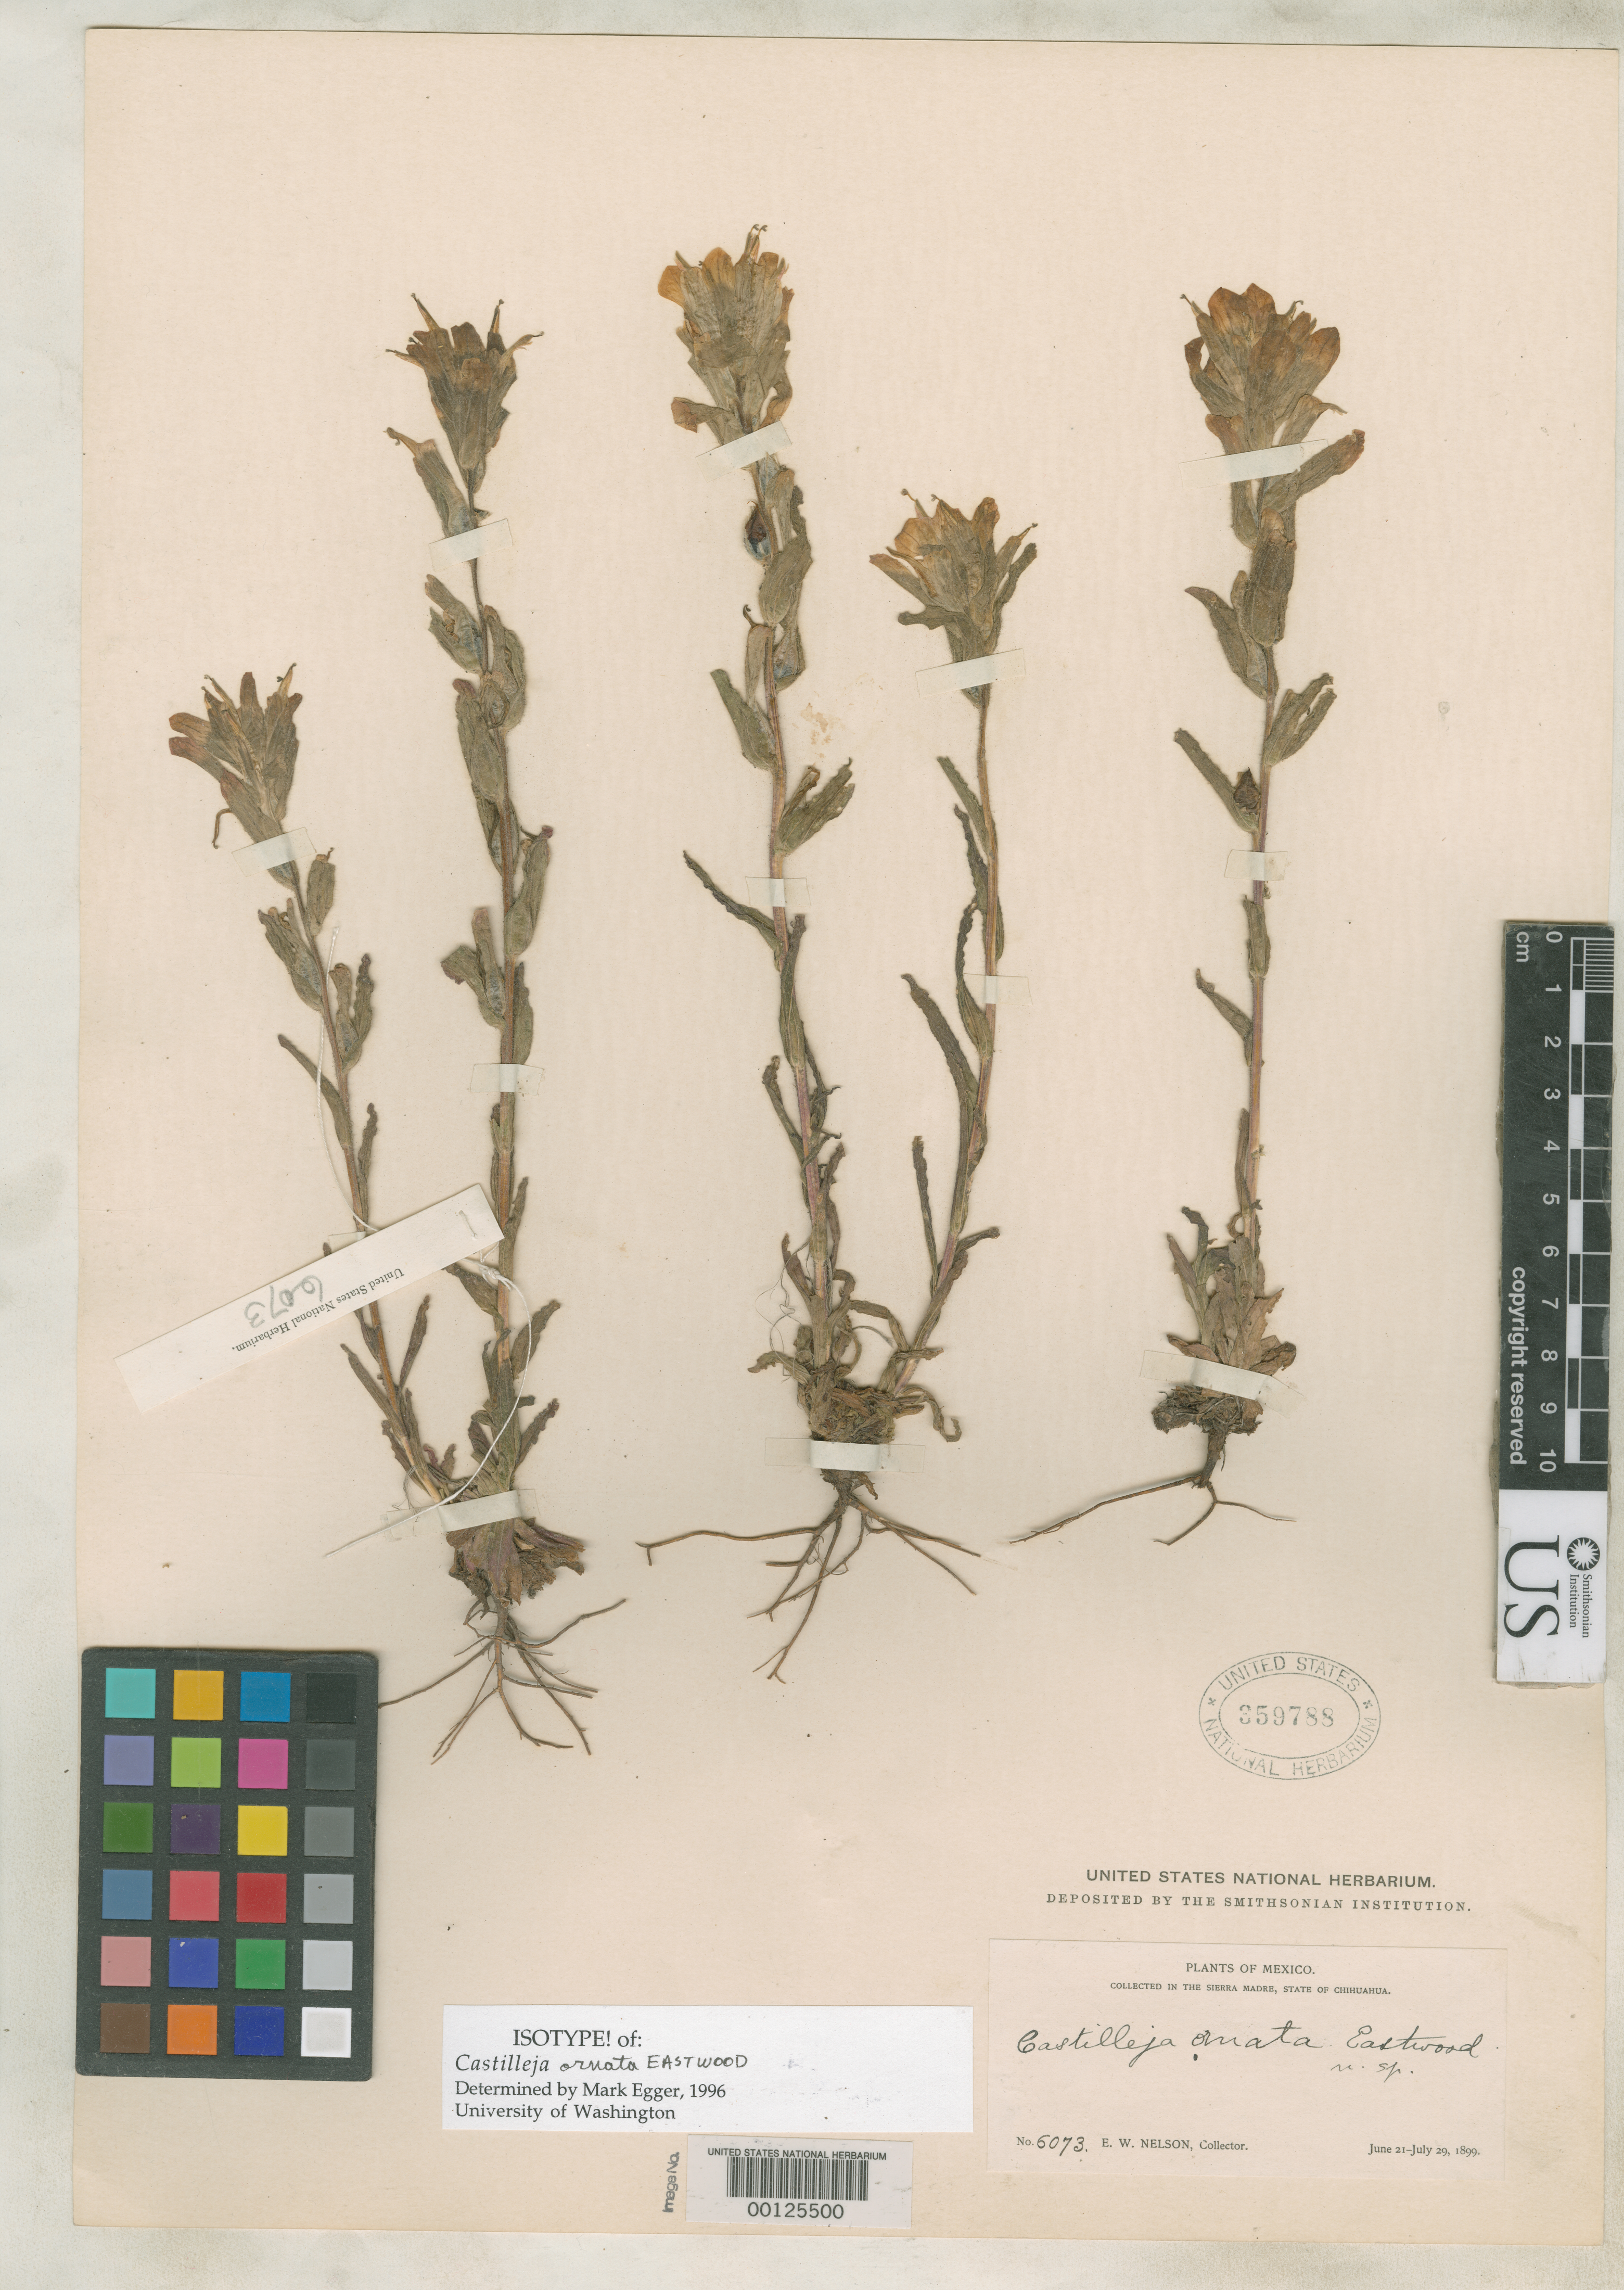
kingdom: Plantae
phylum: Tracheophyta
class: Magnoliopsida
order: Lamiales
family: Orobanchaceae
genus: Castilleja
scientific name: Castilleja ornata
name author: Eastw.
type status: Isotype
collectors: E. W. Nelson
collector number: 6073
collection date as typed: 21 Jun 1899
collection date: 1899-06-21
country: Mexico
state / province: Chihuahua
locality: Sierra Madre.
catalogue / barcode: US 359788